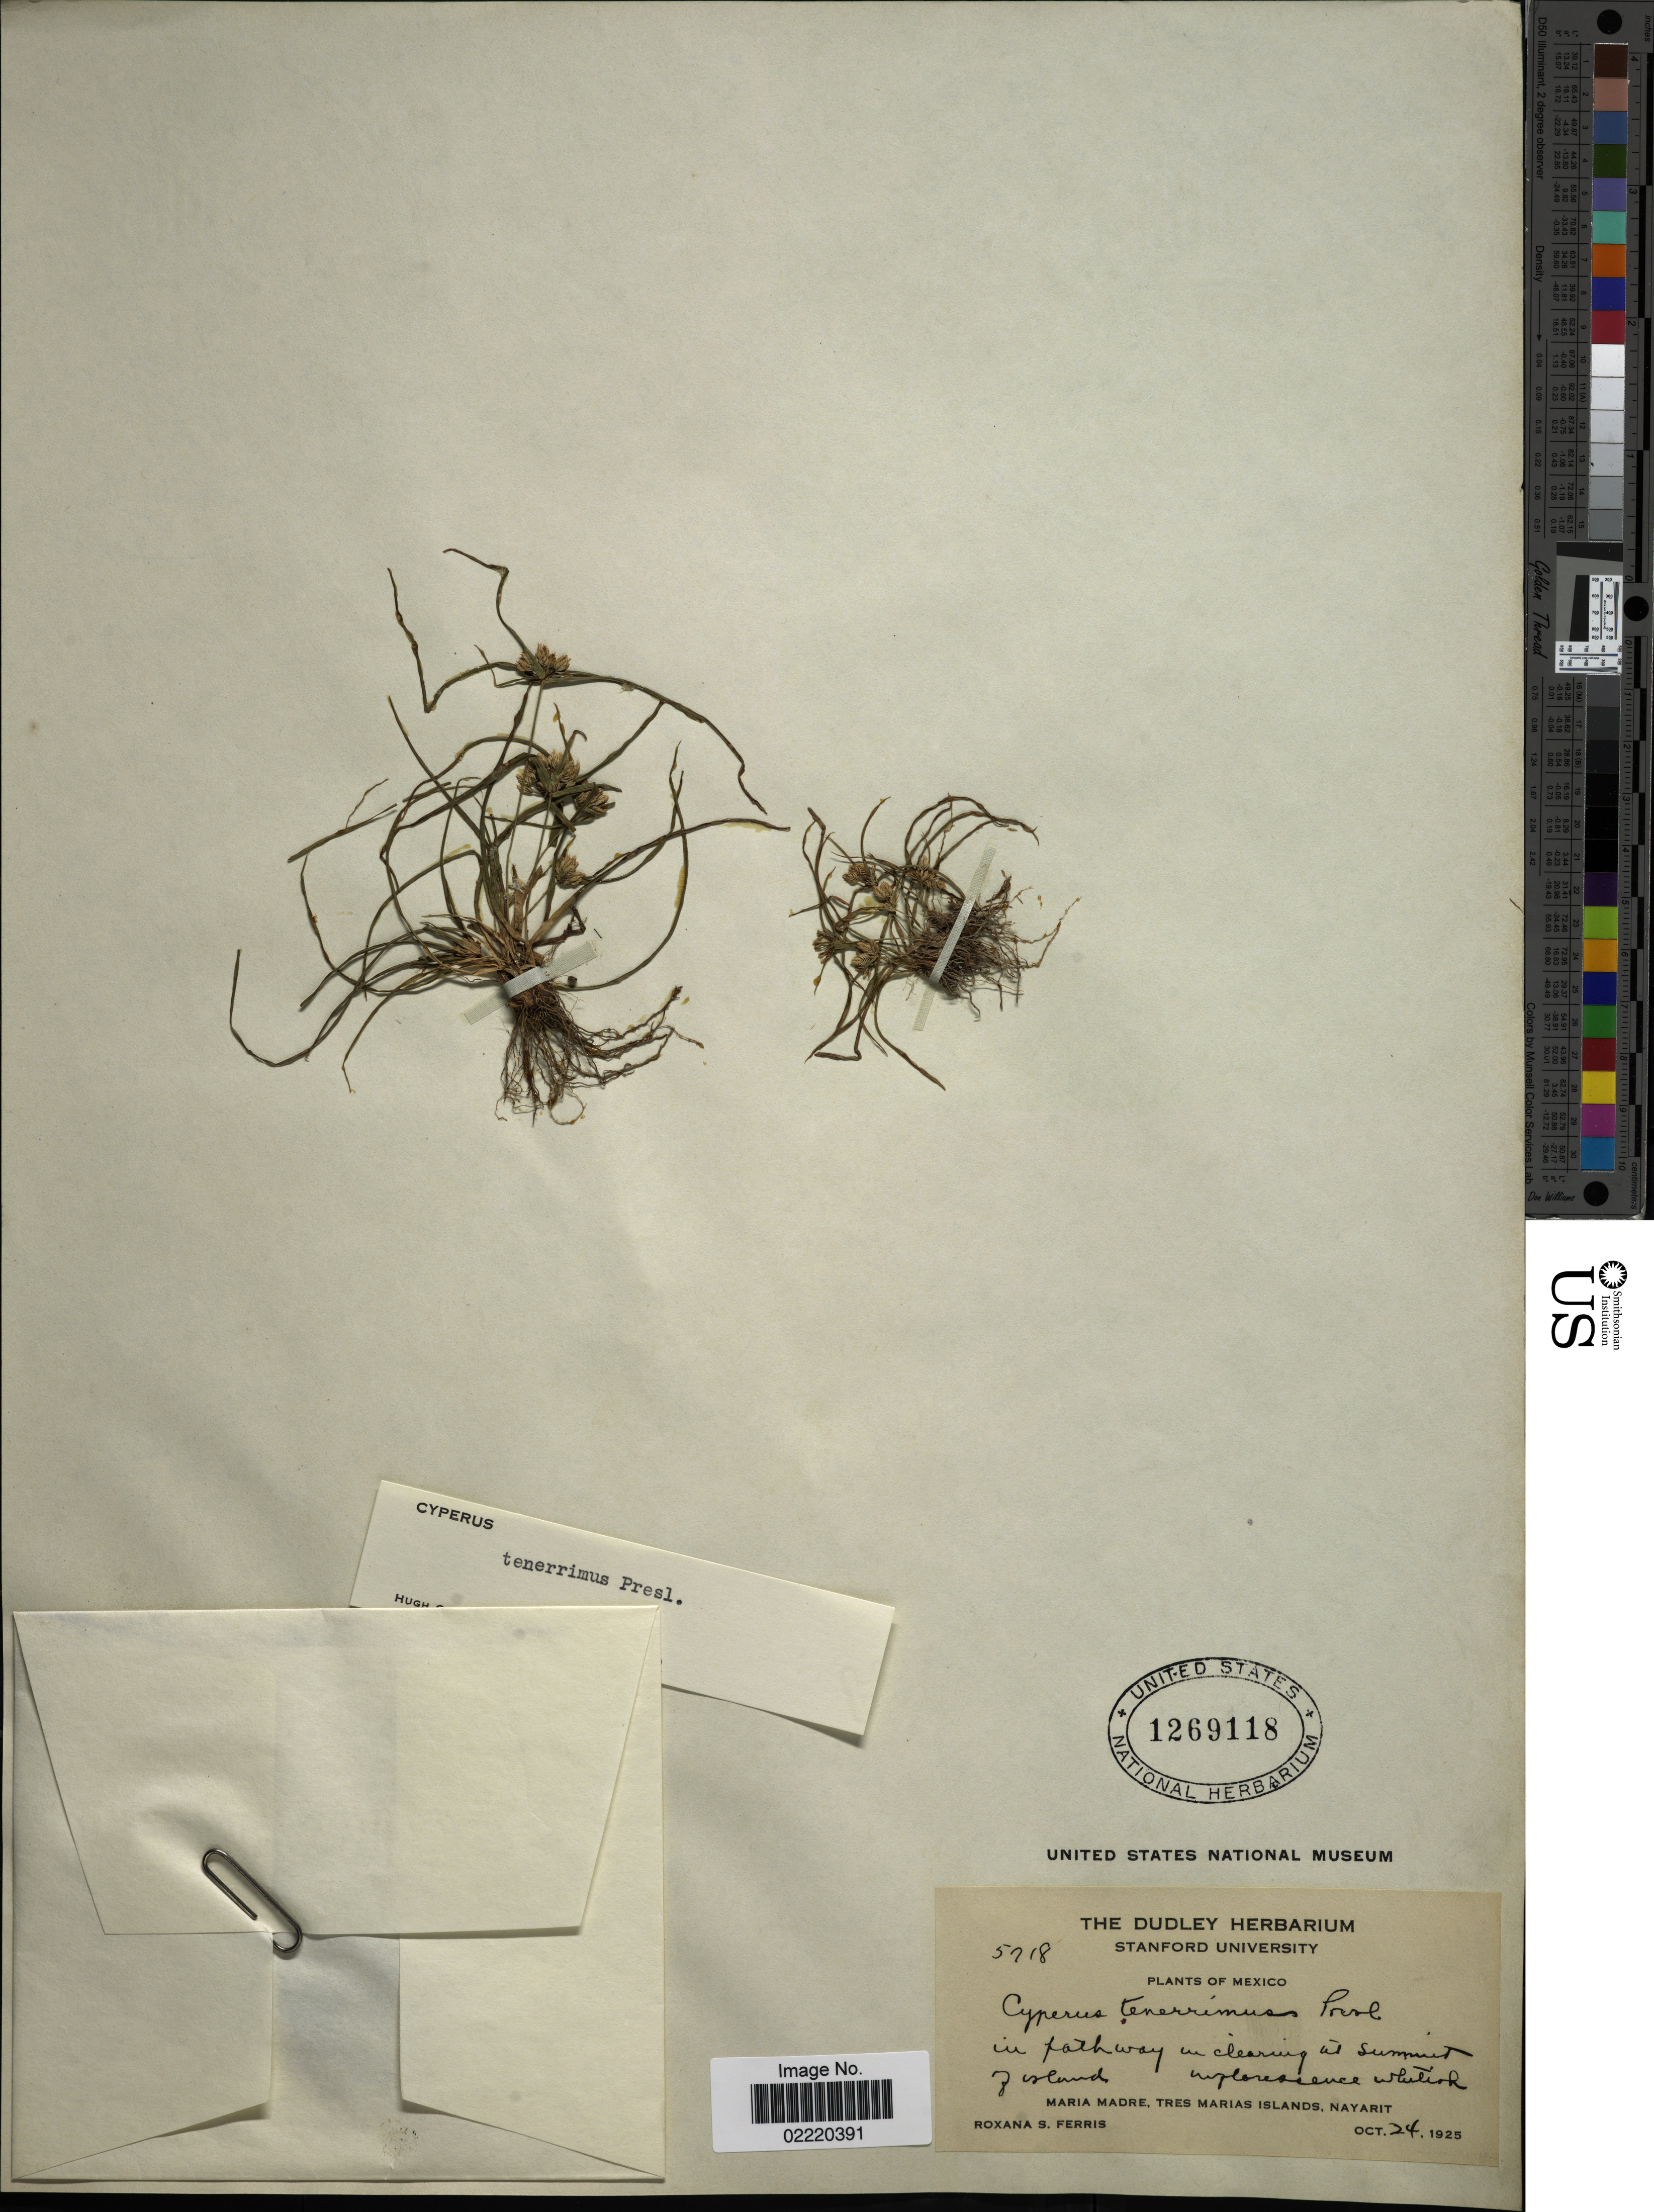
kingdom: Plantae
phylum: Tracheophyta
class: Liliopsida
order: Poales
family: Cyperaceae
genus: Cyperus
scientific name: Cyperus tenerrimus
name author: J. Presl & C. Presl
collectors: R. S. Ferris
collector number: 5718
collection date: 1925-10-24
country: Mexico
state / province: Nayarit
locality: In pathway in clearing at summit of island, Maria Madre, Tres Marias Islands.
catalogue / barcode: US 1269118